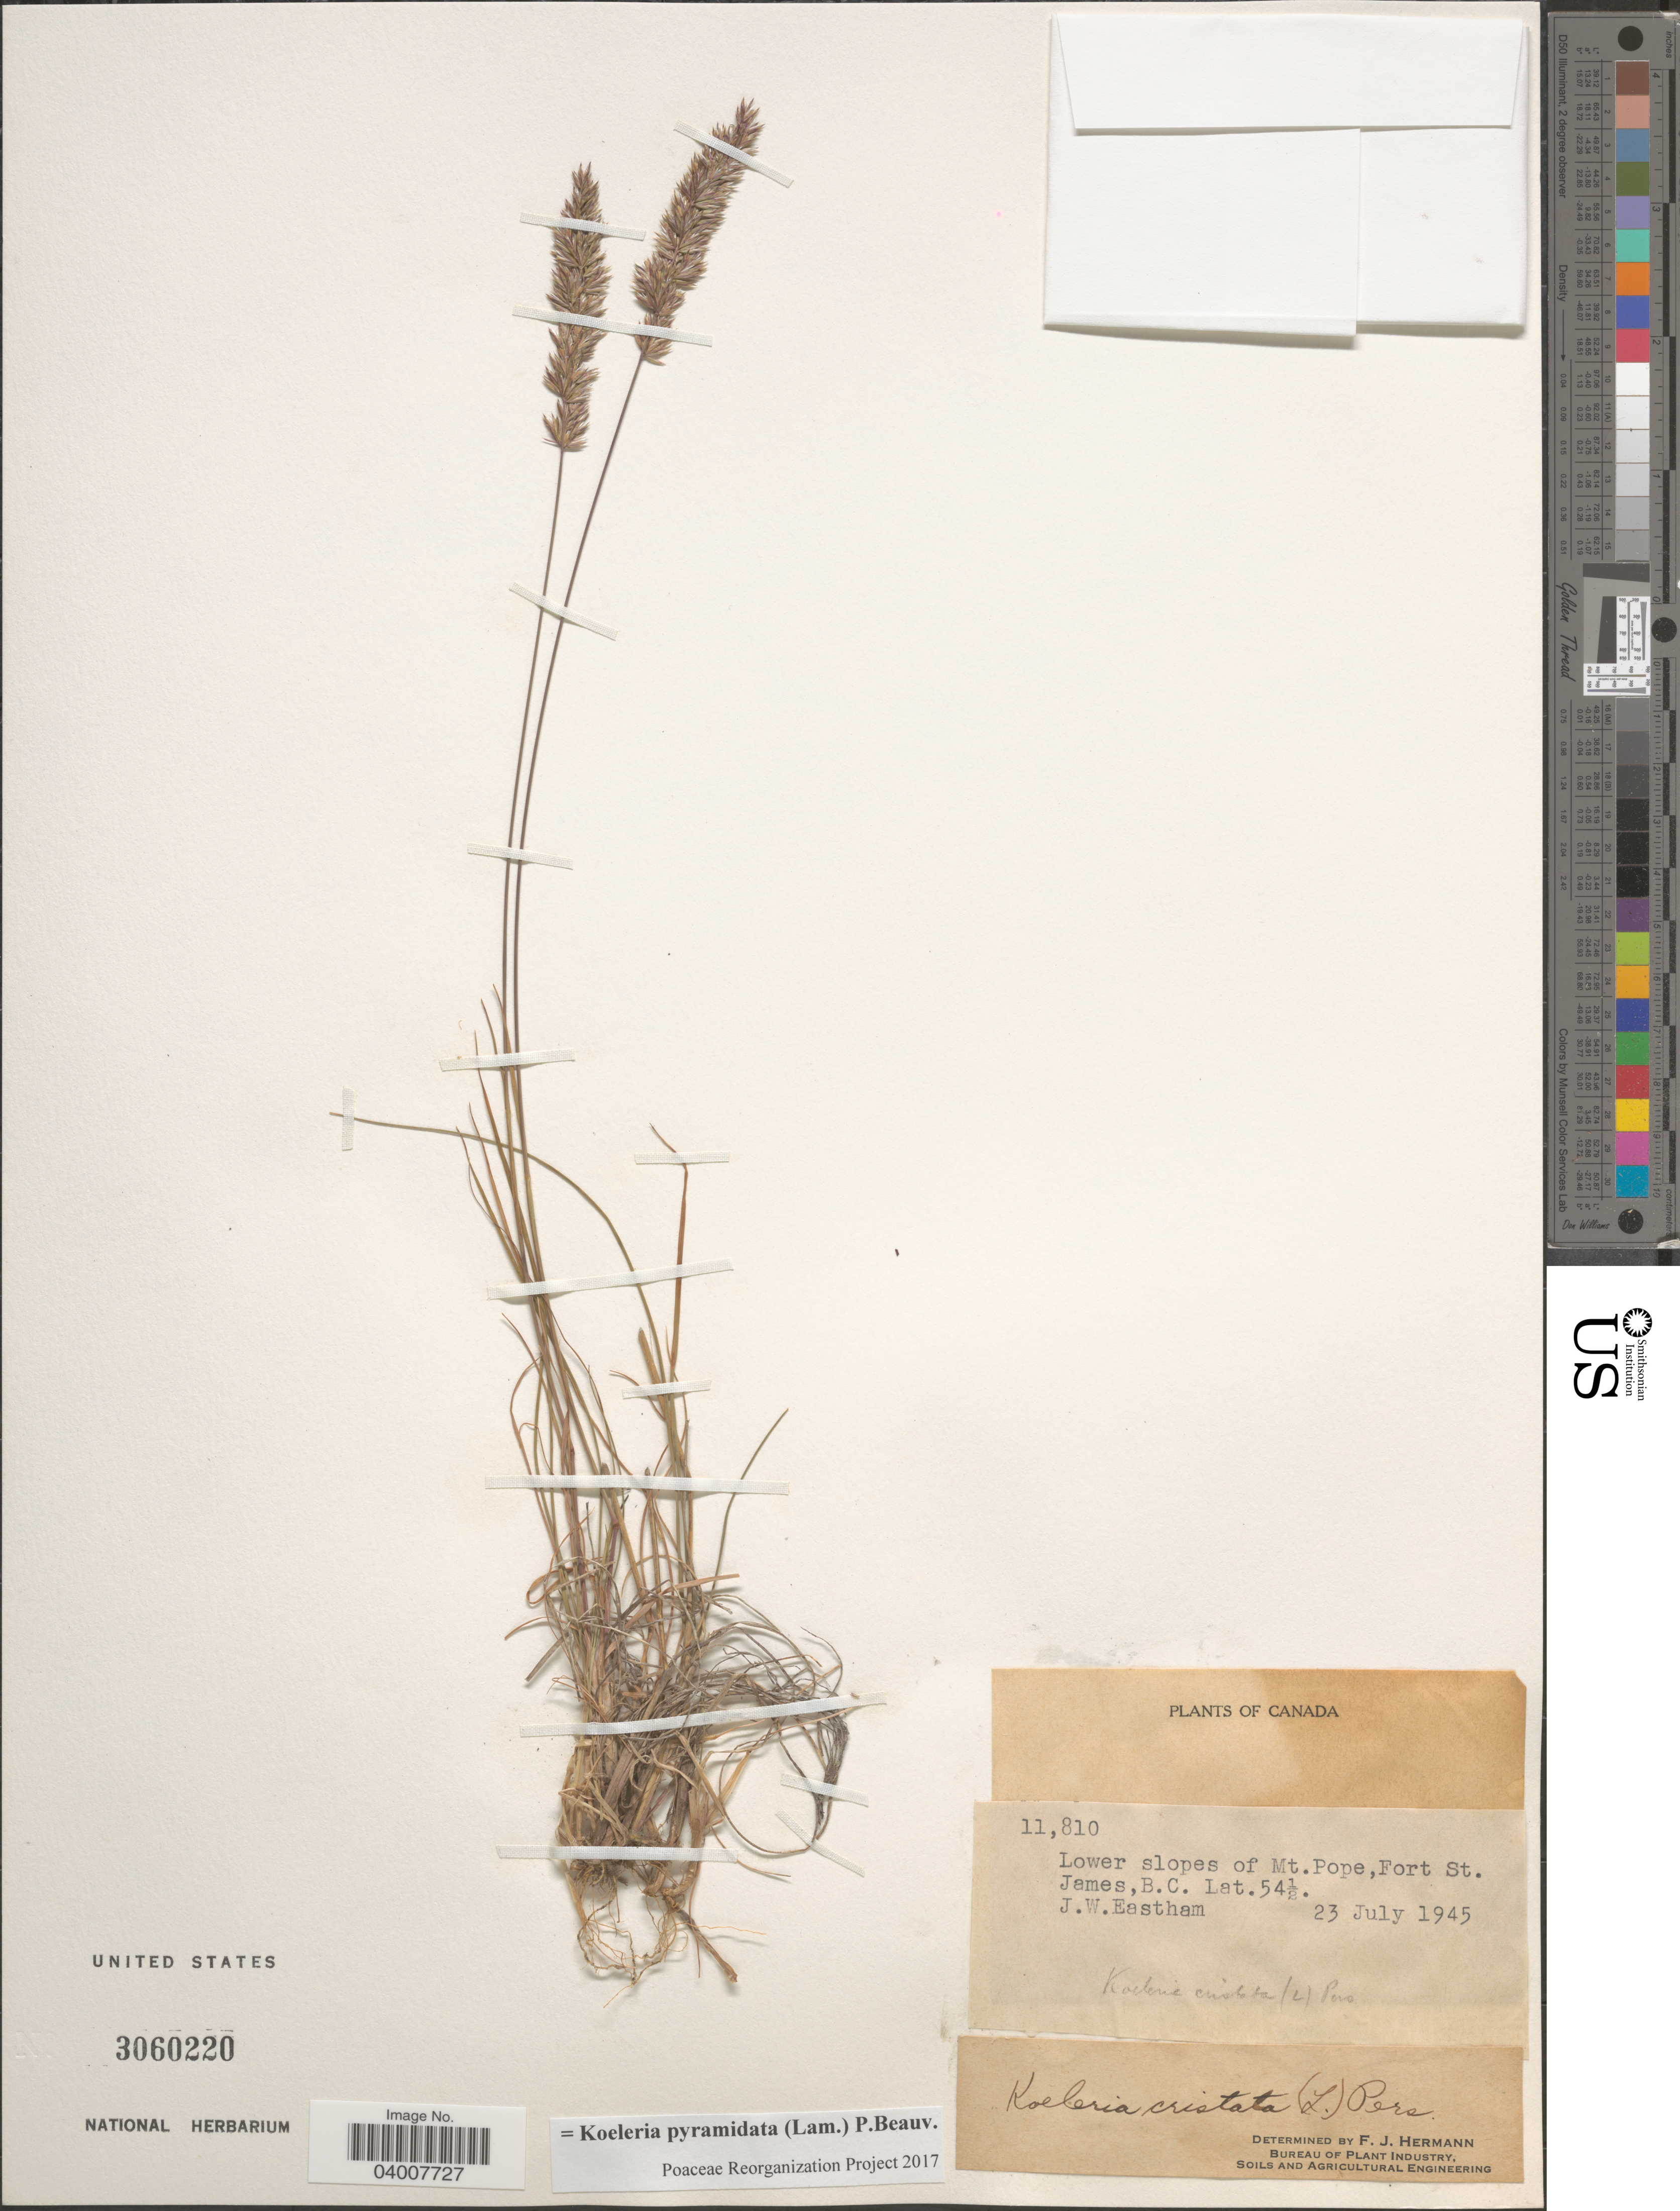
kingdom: Plantae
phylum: Tracheophyta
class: Liliopsida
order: Poales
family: Poaceae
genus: Koeleria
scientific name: Koeleria pyramidata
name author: (Lam.) P. Beauv.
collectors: J. Eastham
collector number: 11810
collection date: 1945-07-23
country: Canada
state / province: British Columbia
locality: Lower slopes of Mt. Pope, Fort St. James, B.C.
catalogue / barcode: US 3060220